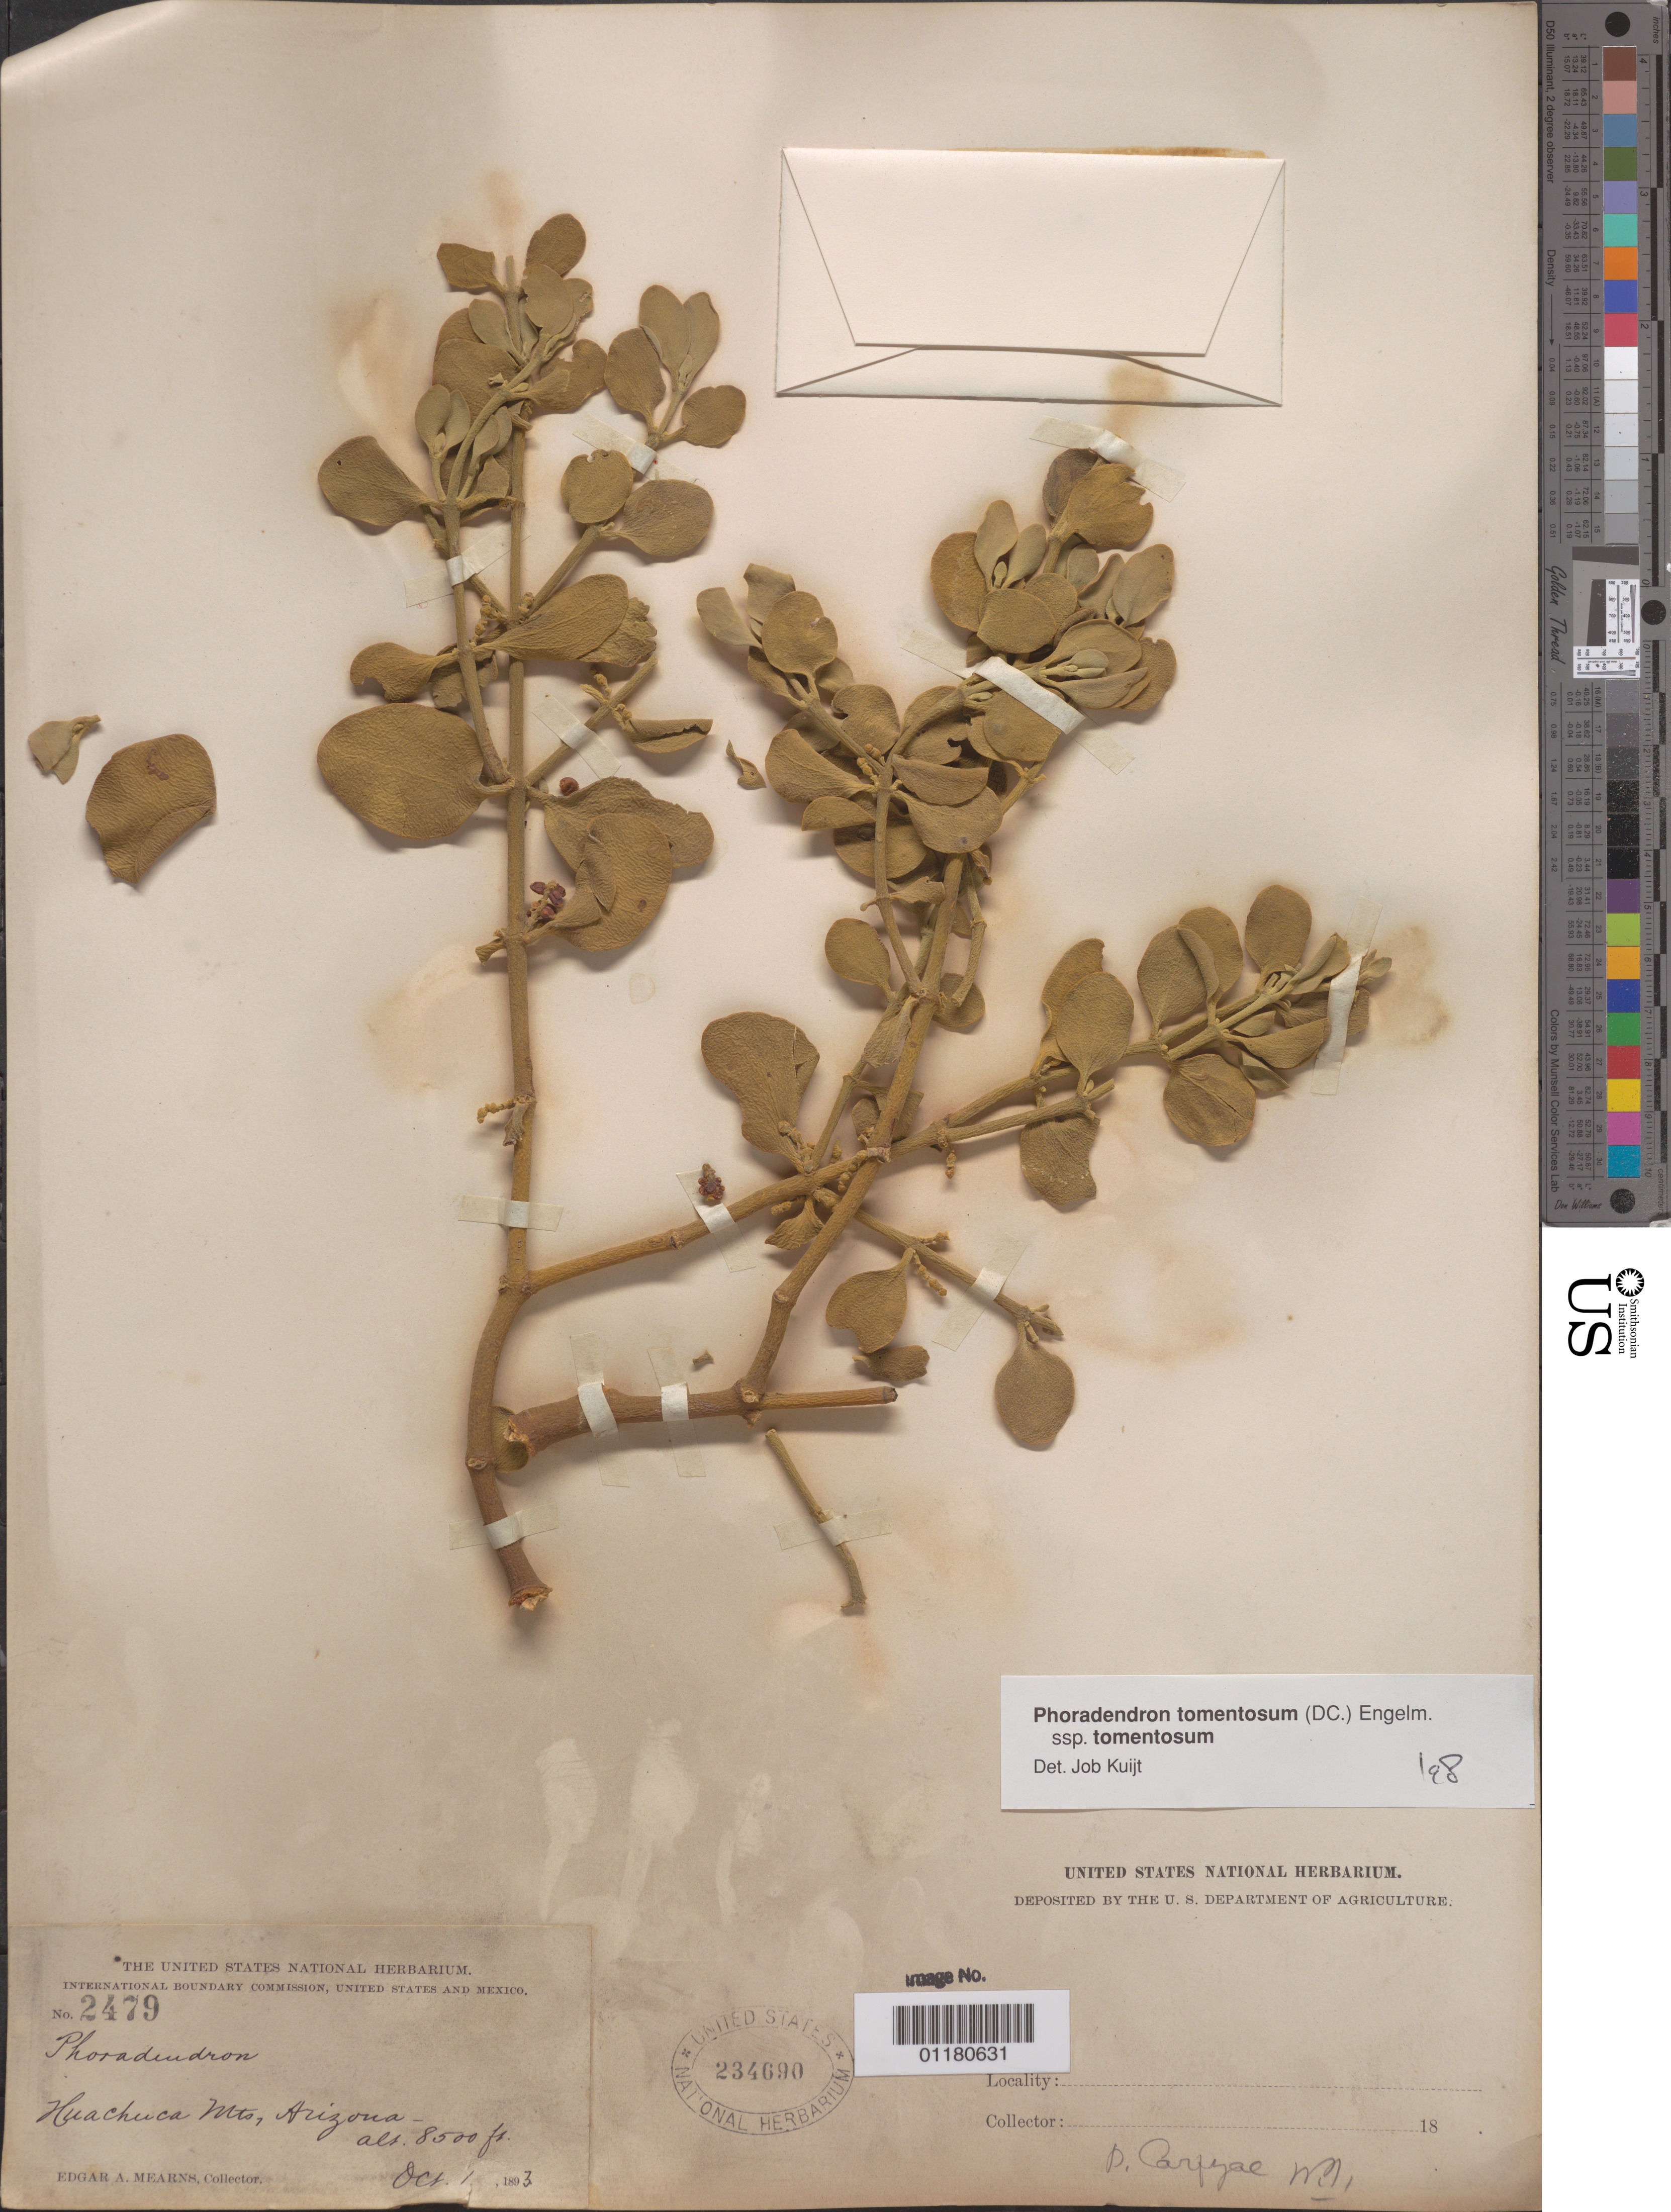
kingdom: Plantae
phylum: Tracheophyta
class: Magnoliopsida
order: Santalales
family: Viscaceae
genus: Phoradendron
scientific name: Phoradendron tomentosum subsp. tomentosum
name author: DC.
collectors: E. A. Mearns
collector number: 2479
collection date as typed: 01 Oct 1893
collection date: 1893-10-01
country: United States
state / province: Arizona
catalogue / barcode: US 234690